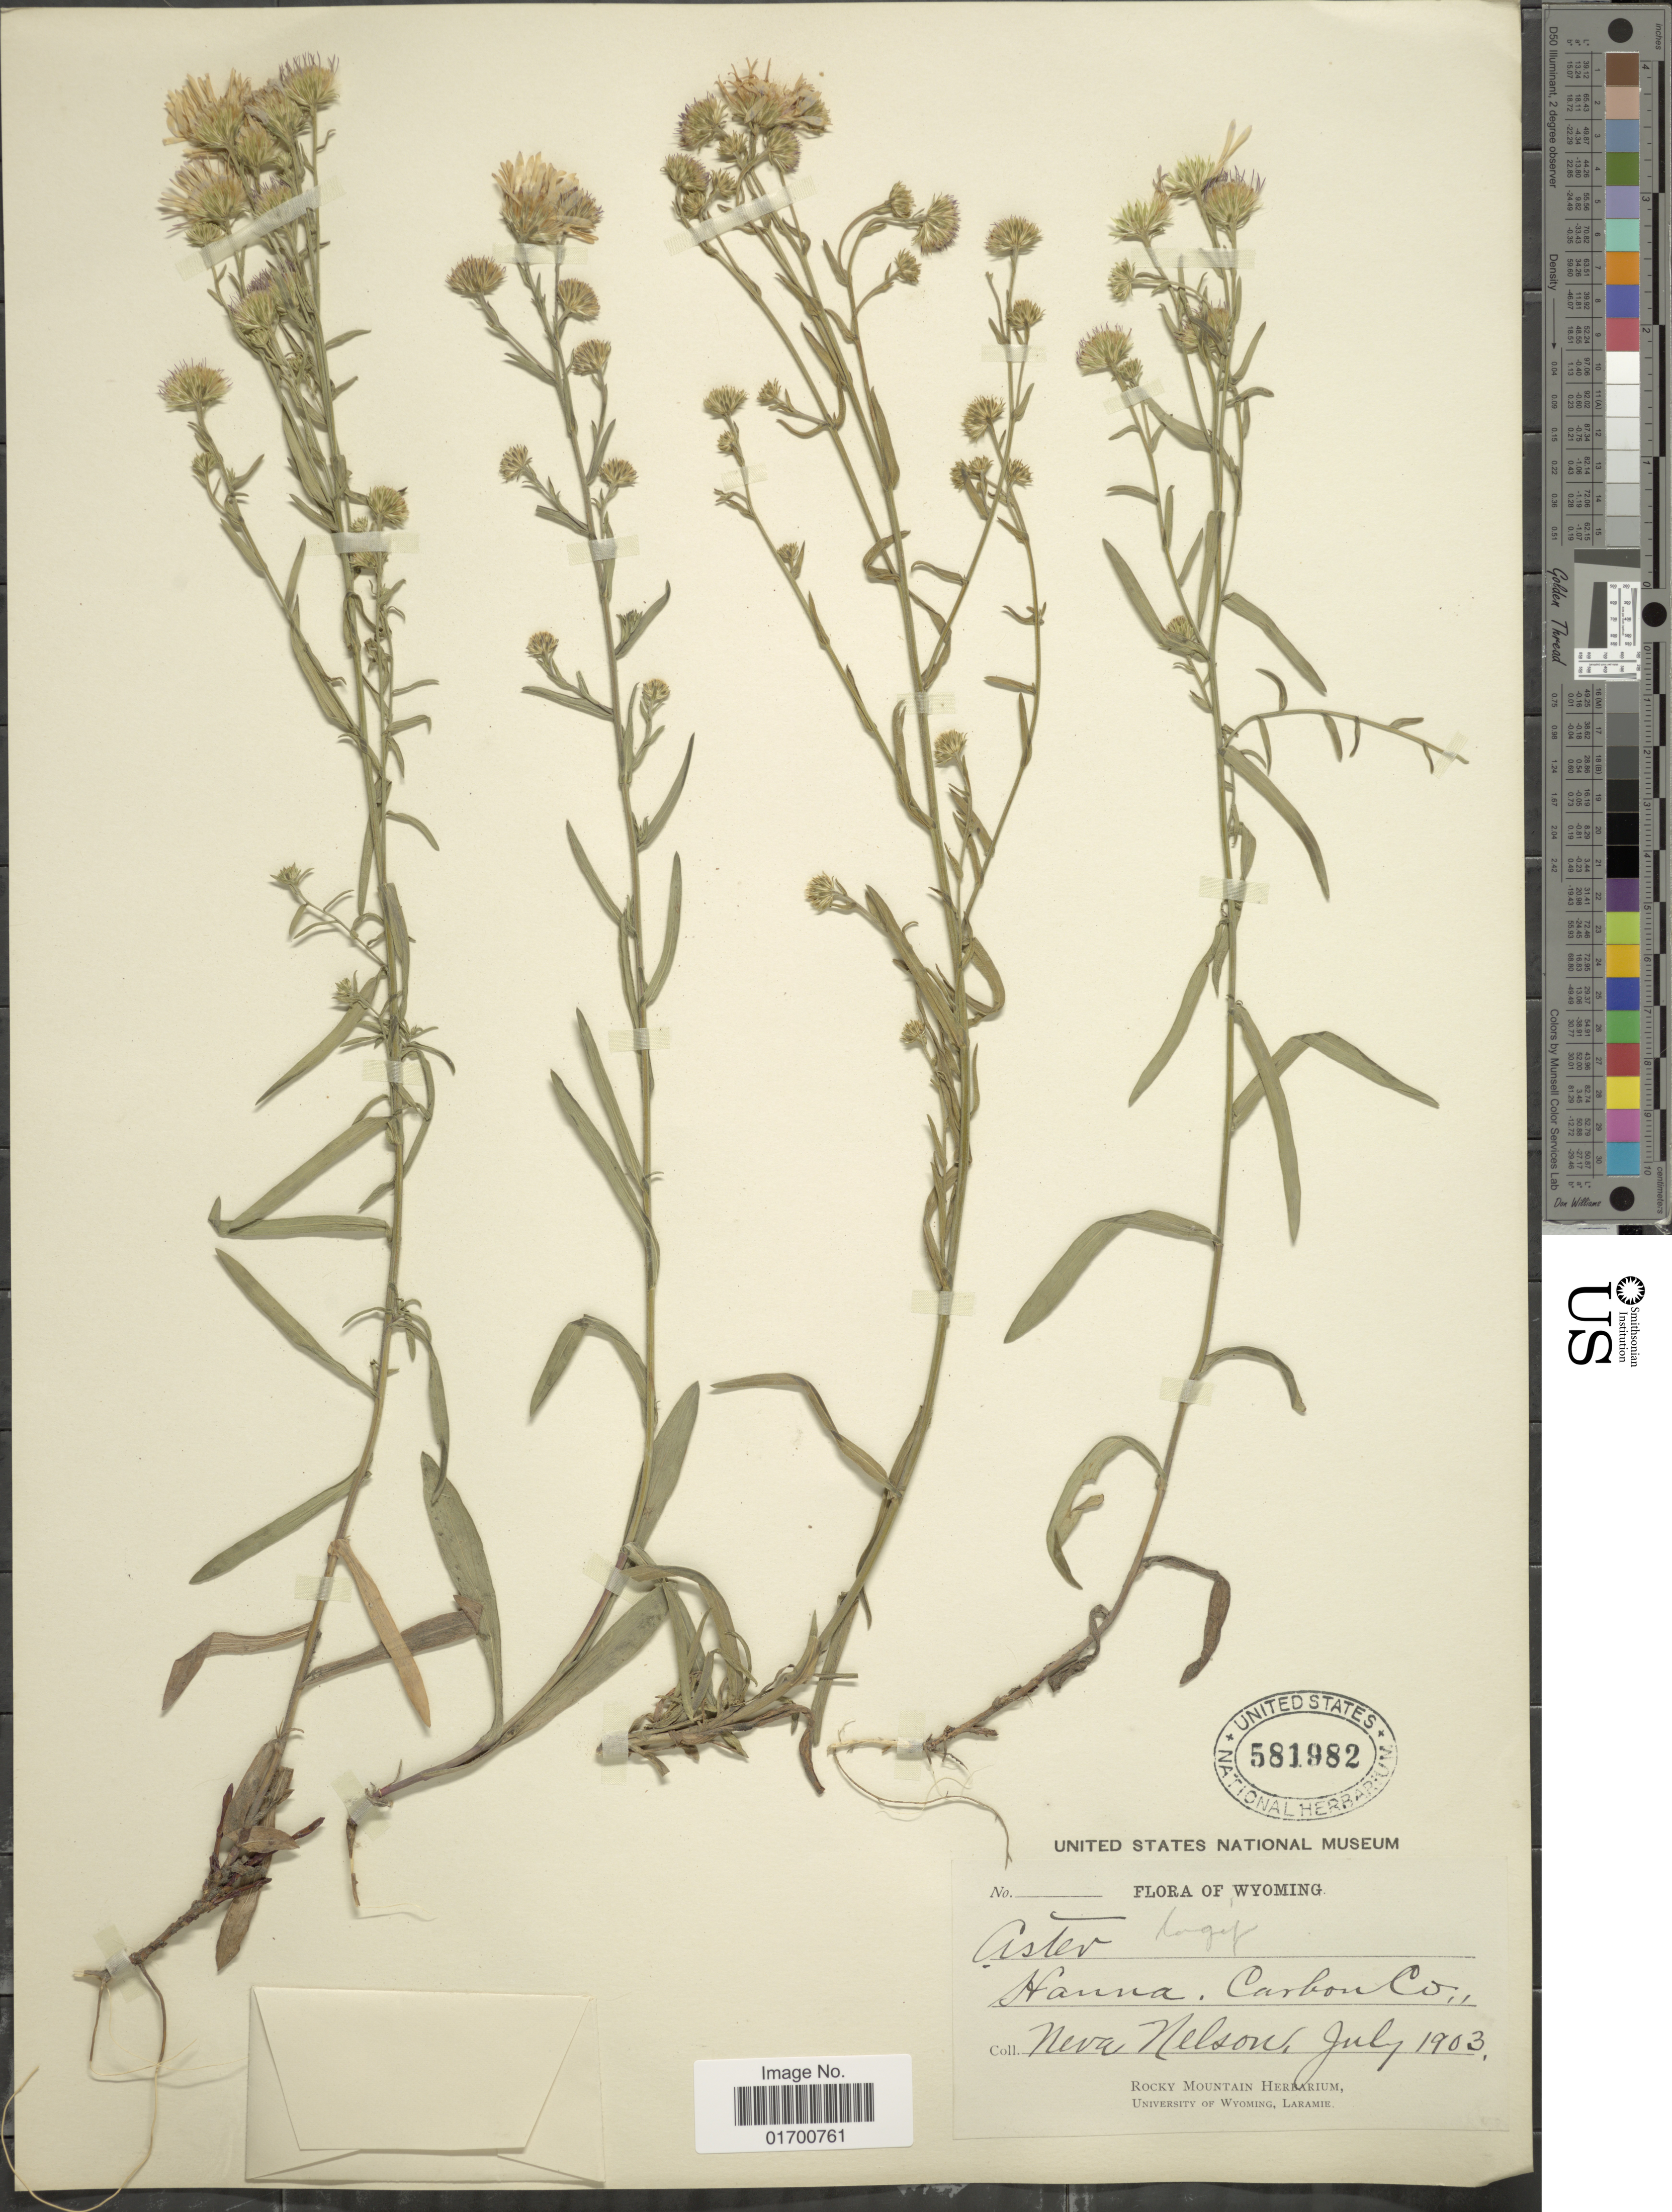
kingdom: Plantae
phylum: Tracheophyta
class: Magnoliopsida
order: Asterales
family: Asteraceae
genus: Symphyotrichum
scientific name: Symphyotrichum longifolium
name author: (Lam.) G.L. Nesom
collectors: N. L. T. Nelson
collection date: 1903-07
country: United States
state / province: Wyoming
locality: Hanna. Carbon Co.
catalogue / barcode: US 581982